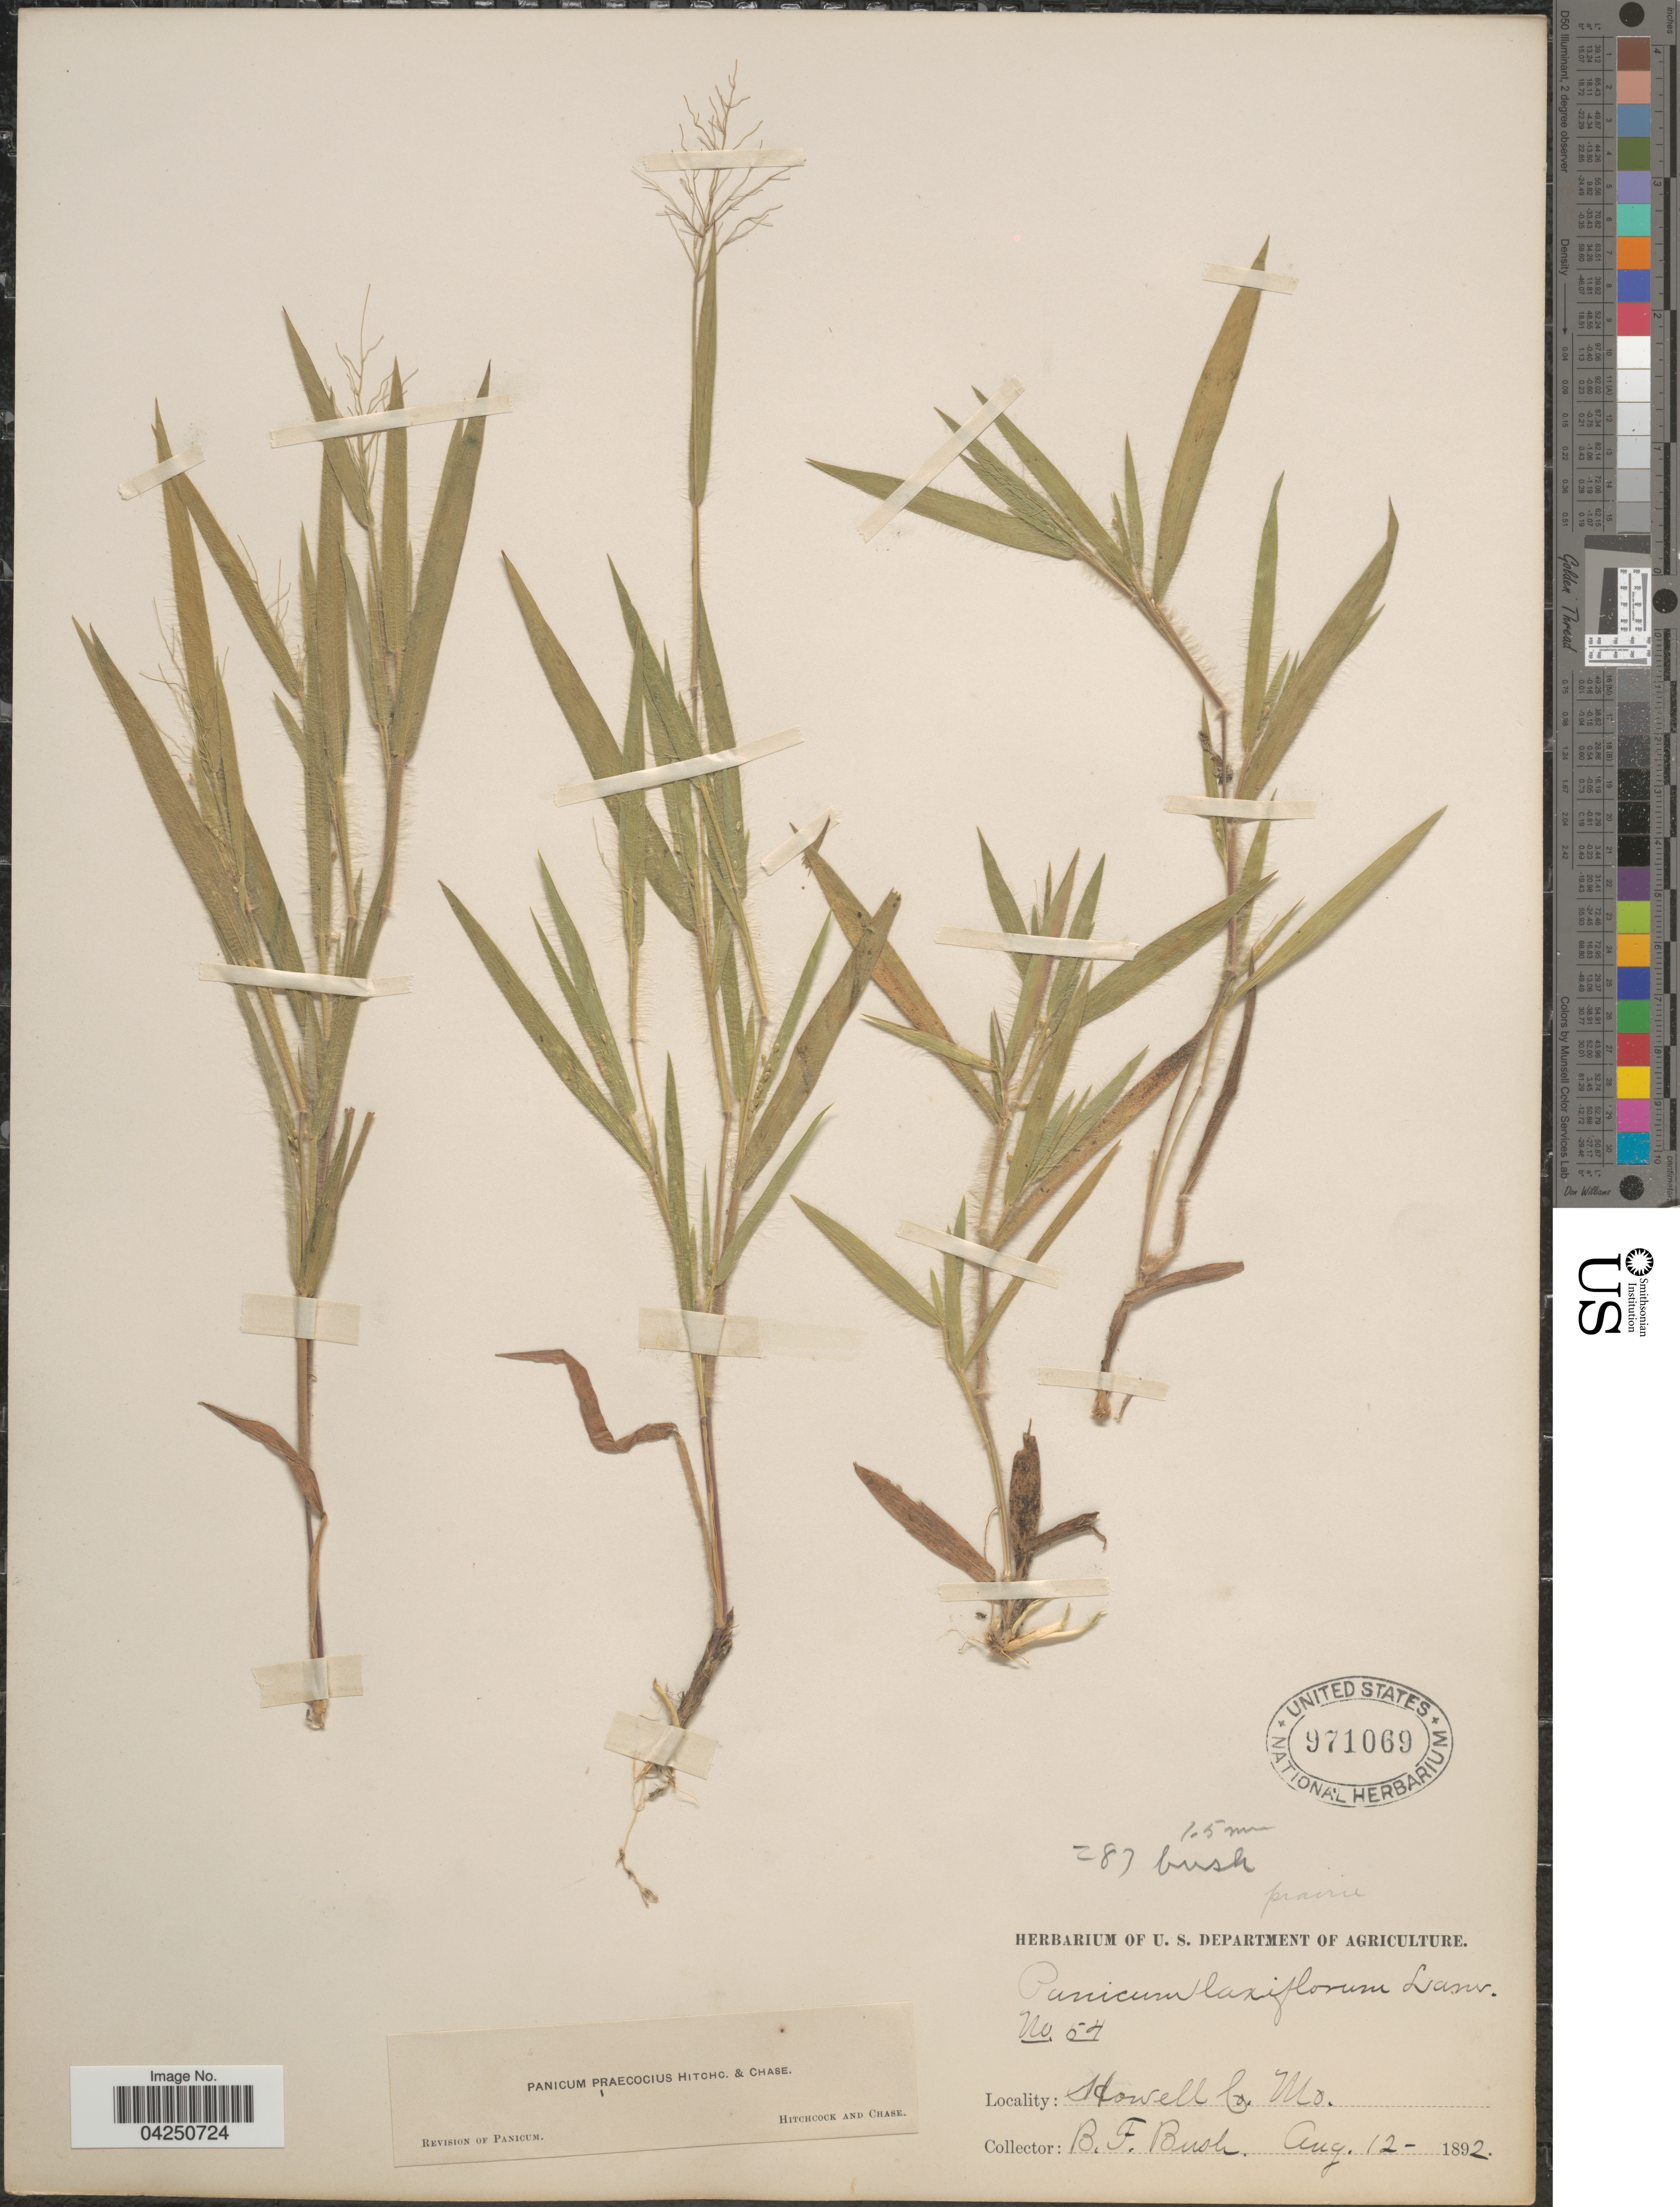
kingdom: Plantae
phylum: Tracheophyta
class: Liliopsida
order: Poales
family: Poaceae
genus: Dichanthelium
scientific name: Dichanthelium acuminatum var. acuminatum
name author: (Sw.) Gould & C.A. Clark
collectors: B. F. Bush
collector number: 54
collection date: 1892-08-12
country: United States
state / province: Missouri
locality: Howell Co.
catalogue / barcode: US 971069